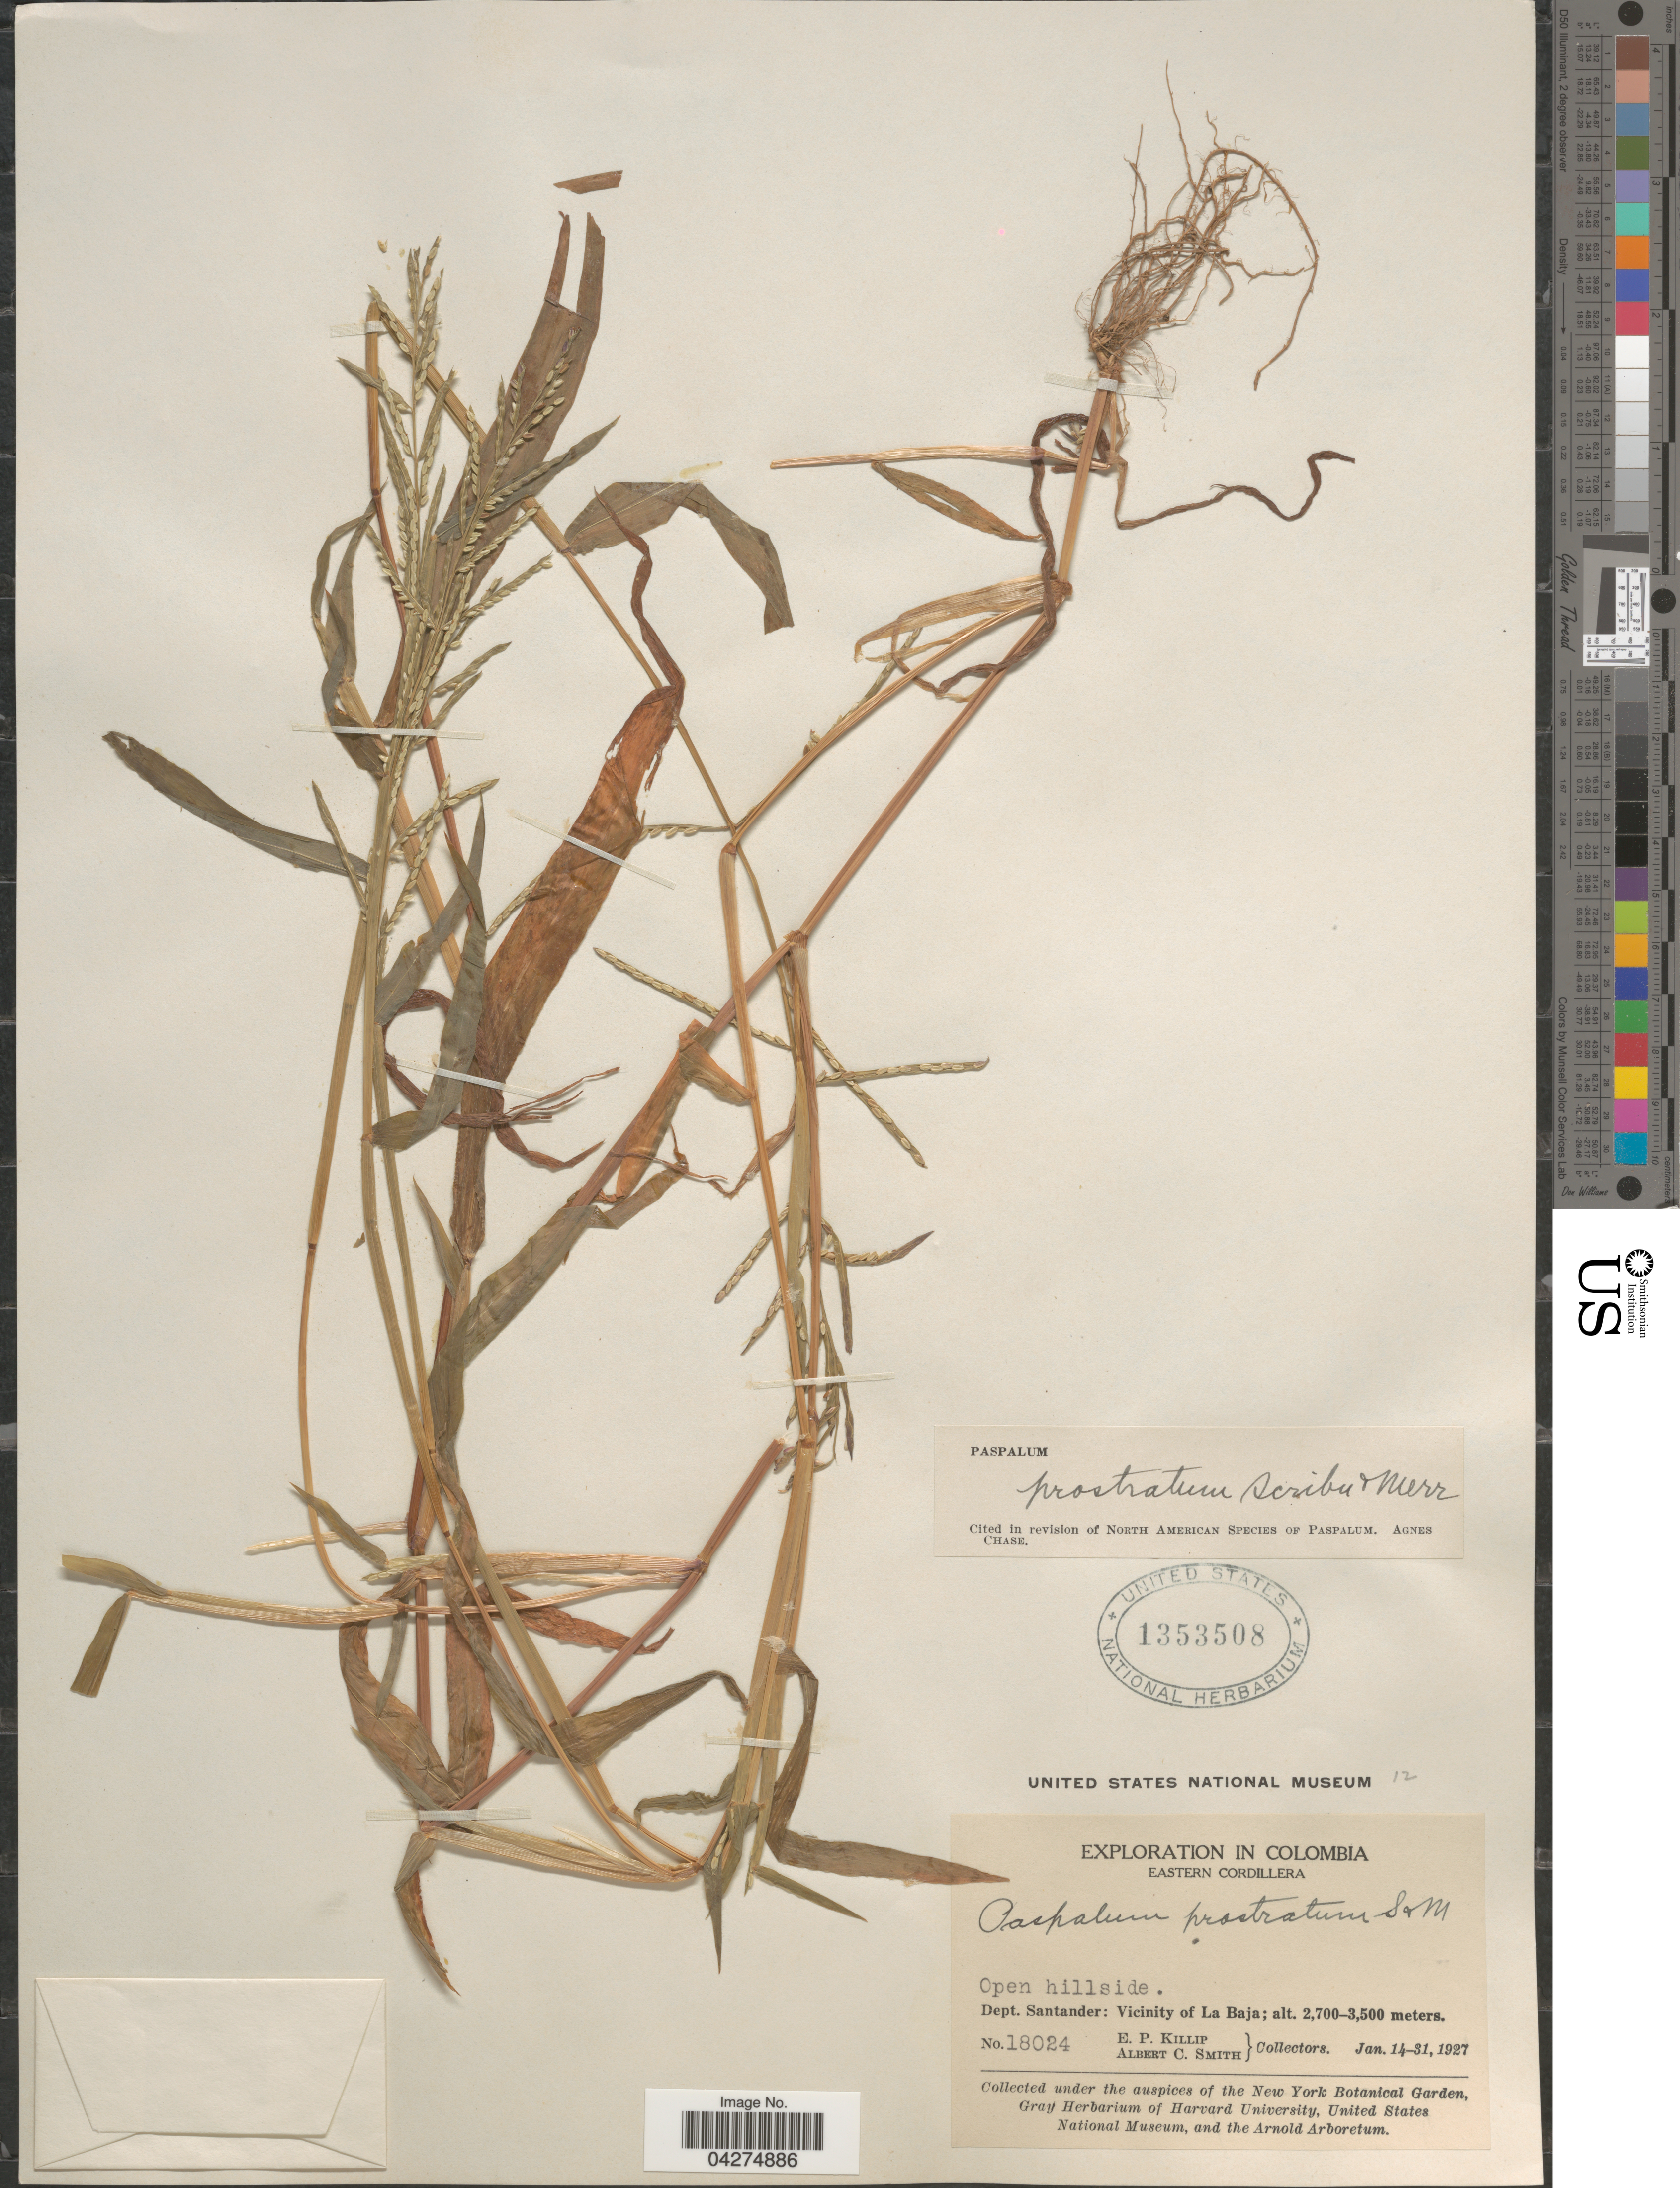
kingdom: Plantae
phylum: Tracheophyta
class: Liliopsida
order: Poales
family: Poaceae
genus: Paspalum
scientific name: Paspalum prostratum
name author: Scribn. & Merr.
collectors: E. P. Killip & A. C. Smith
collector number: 18024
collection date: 1927-01-14/1927-01-31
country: Colombia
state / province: Santander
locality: Exploration in Colombia. Eastern Cordillera. Dept. Santander: Vicinity of La Baja.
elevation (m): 2700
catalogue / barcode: US 1353508